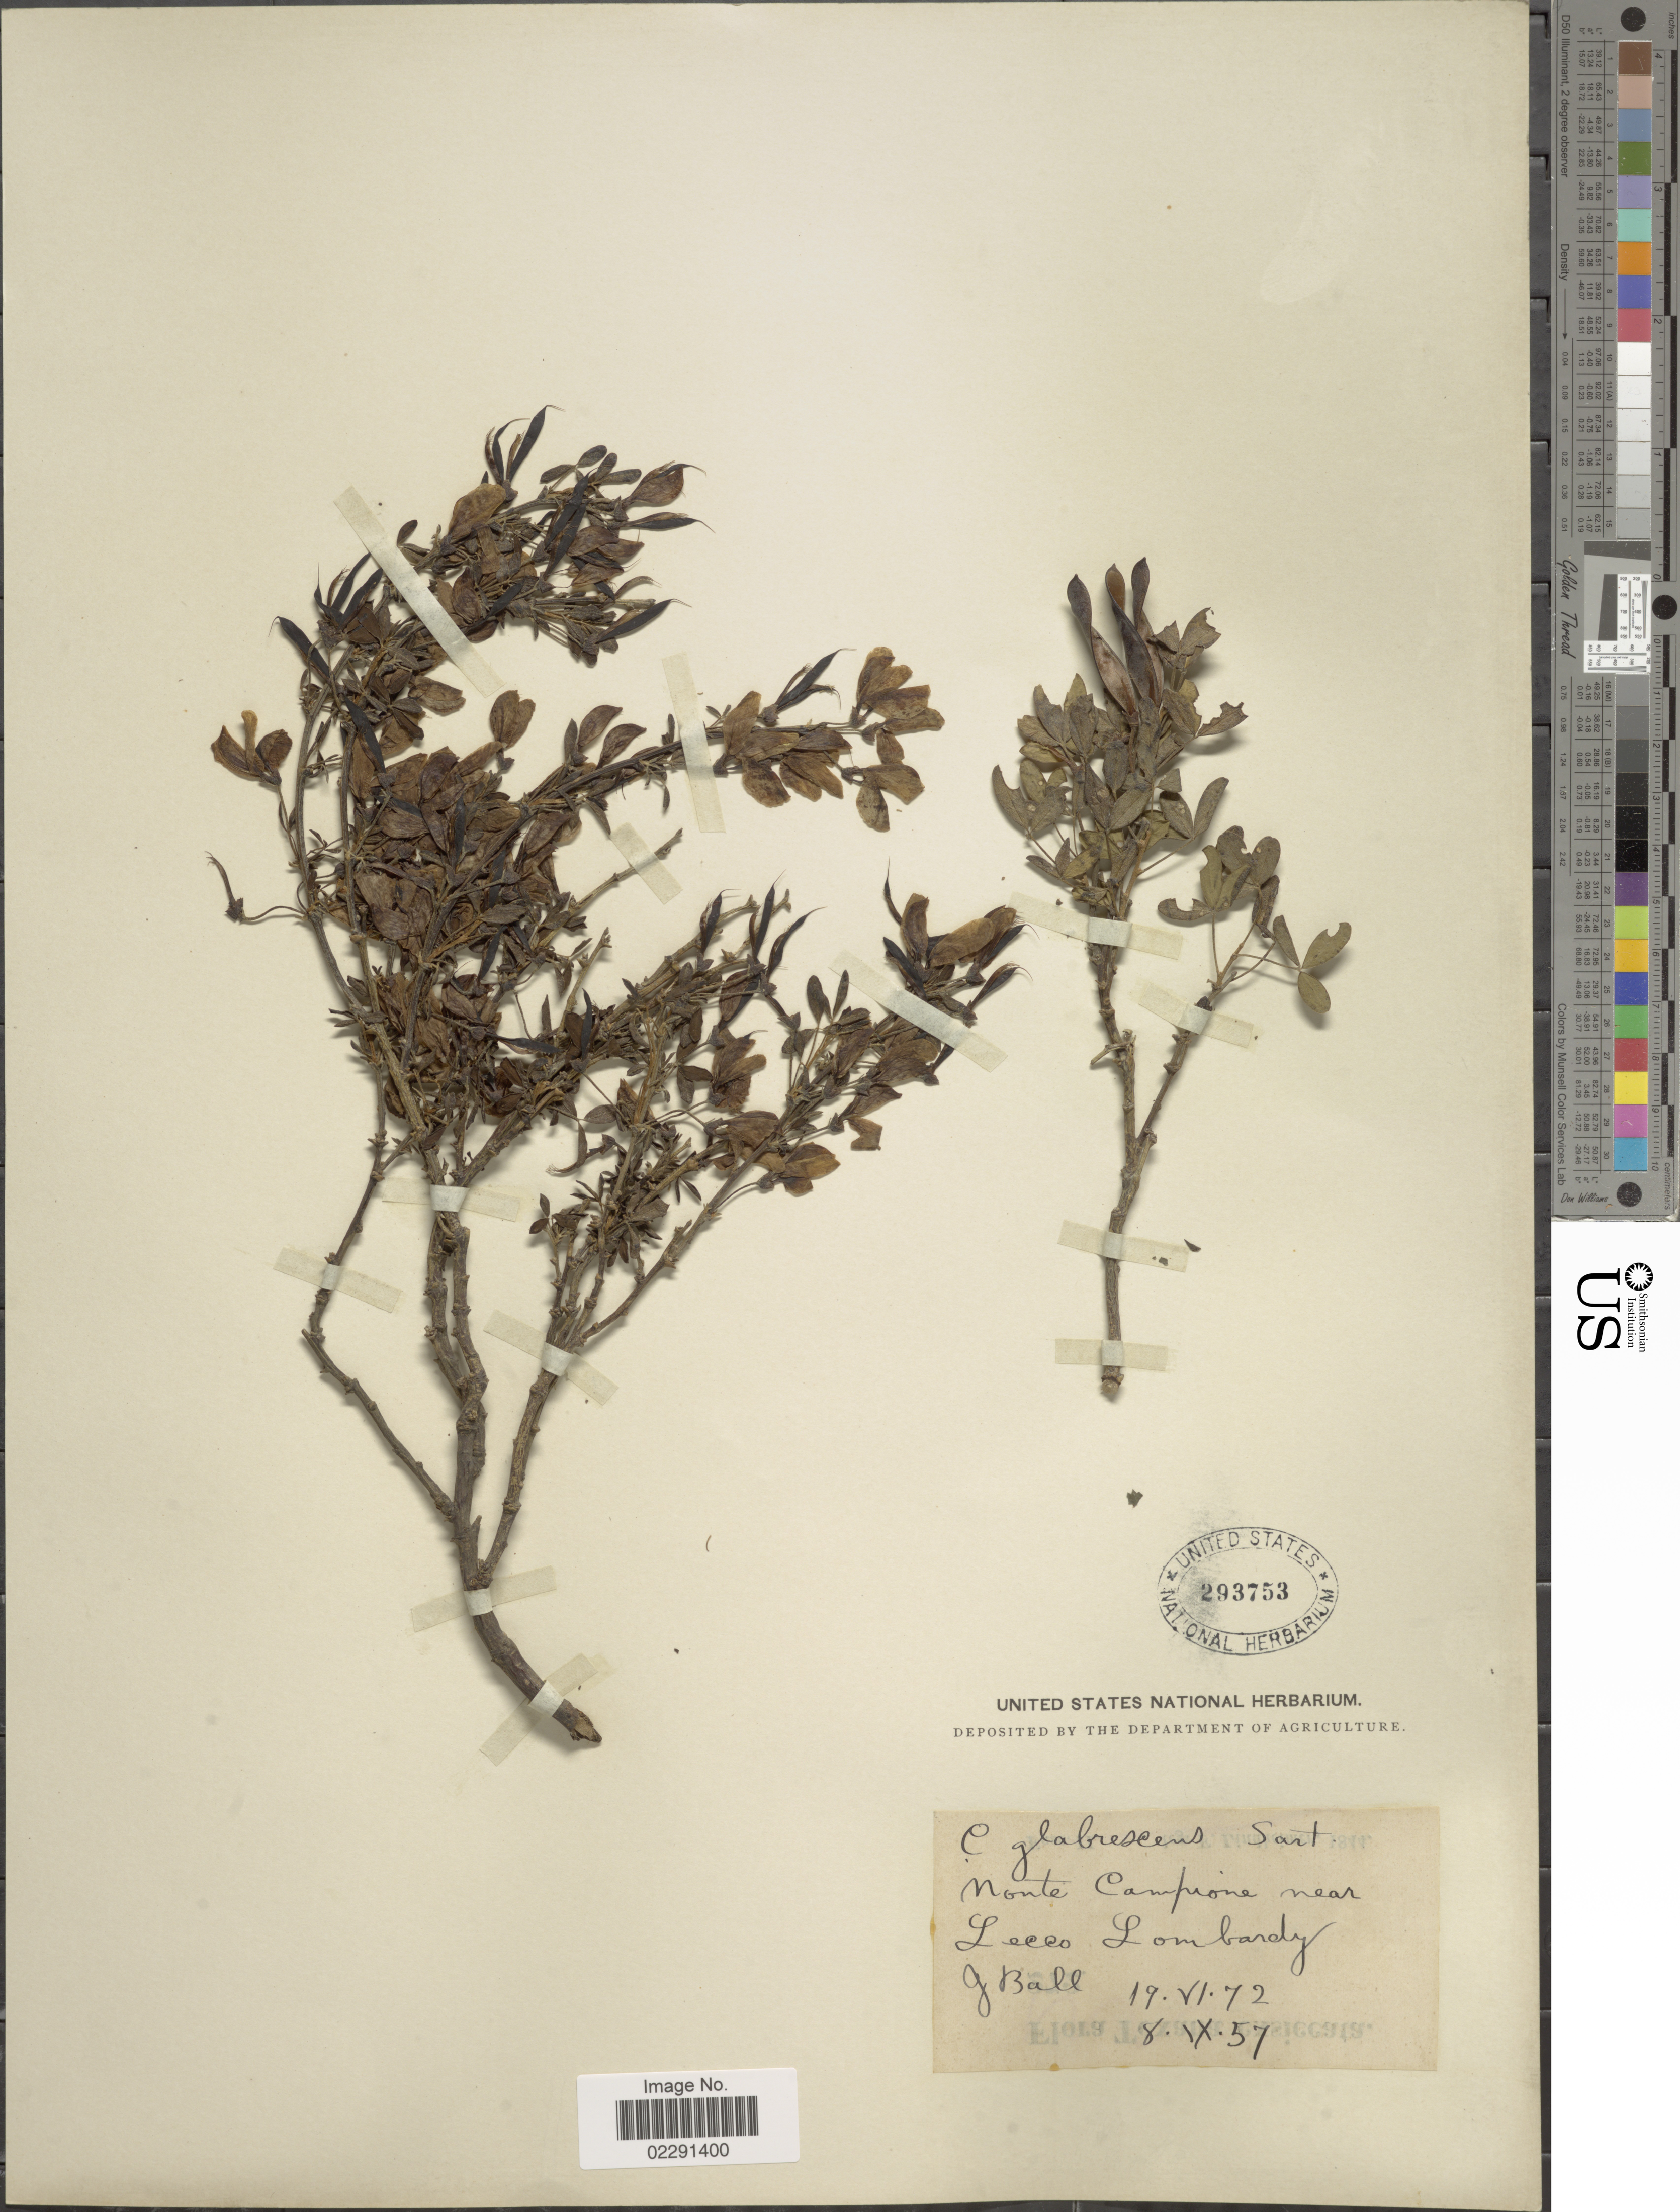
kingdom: Plantae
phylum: Tracheophyta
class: Magnoliopsida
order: Fabales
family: Fabaceae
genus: Cytisus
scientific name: Cytisus emeriflorus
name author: Rchb.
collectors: J. Ball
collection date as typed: Transcribed d/m/y: 8/9/57 to 19/6/72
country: Italy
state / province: Lombardy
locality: Monte Campione near Lecco Lombardy.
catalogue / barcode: US 293753